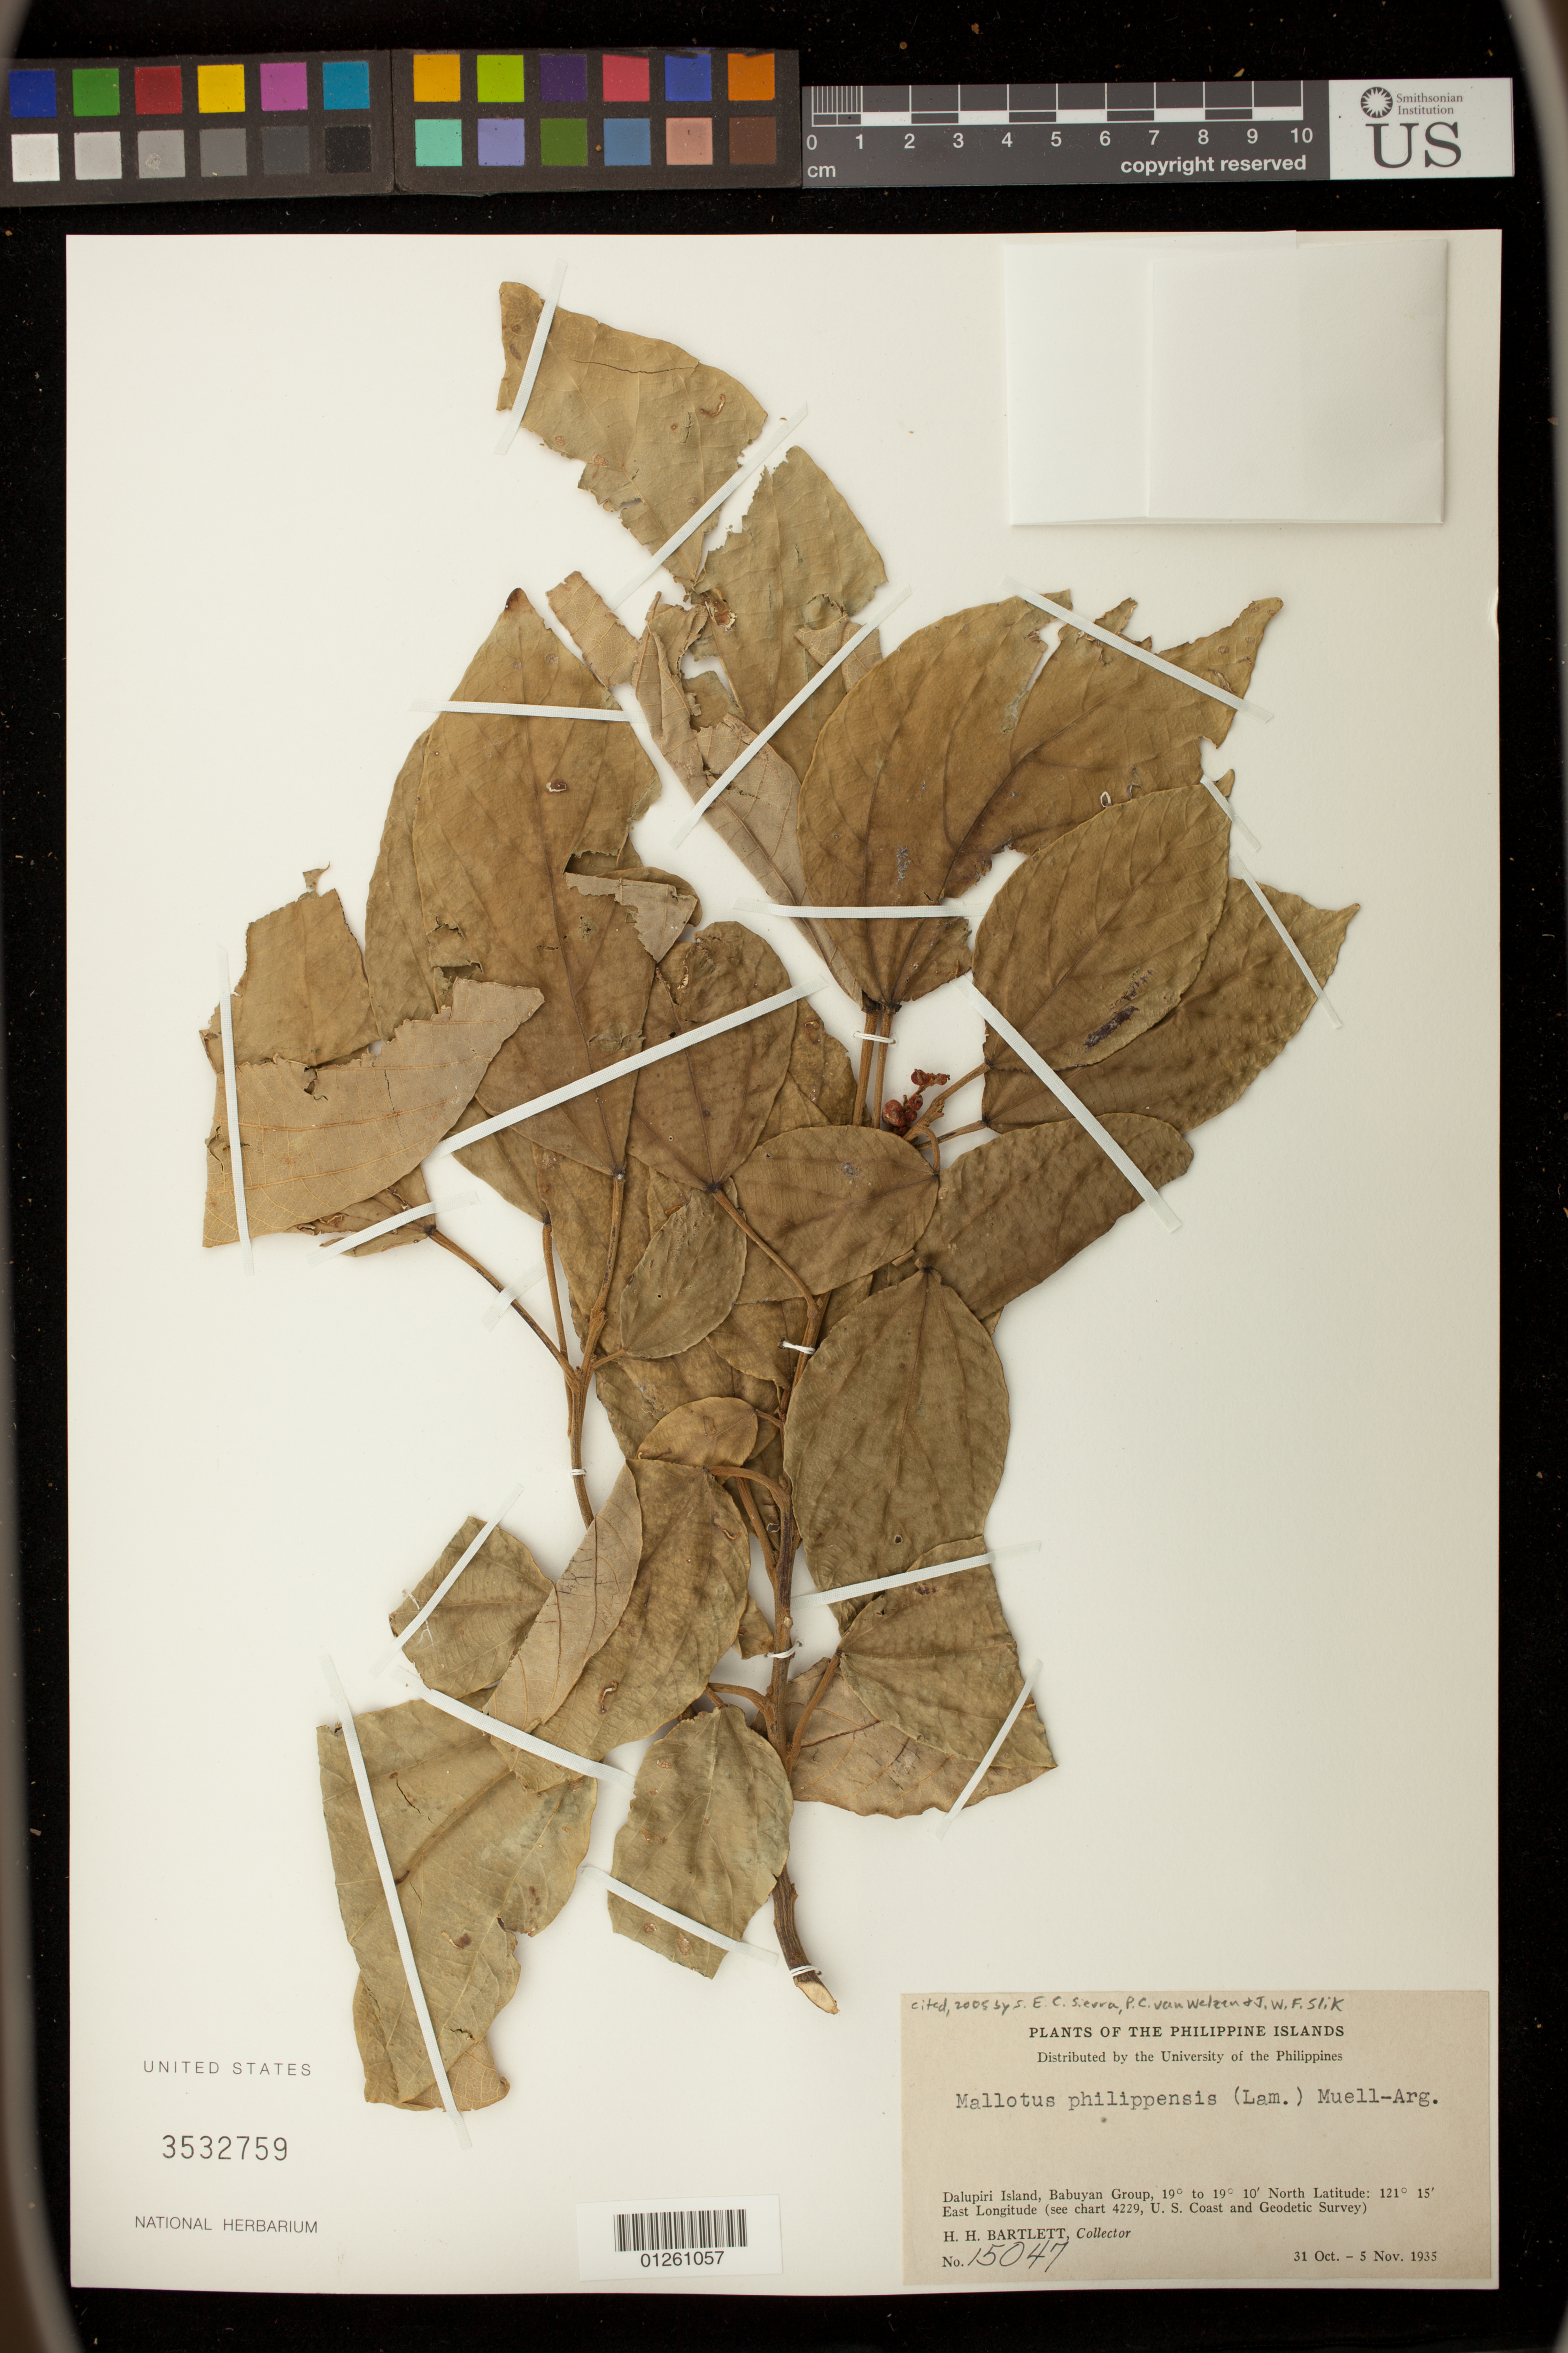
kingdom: Plantae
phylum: Tracheophyta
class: Magnoliopsida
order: Malpighiales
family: Euphorbiaceae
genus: Mallotus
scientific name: Mallotus philippensis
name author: (Lam.) Müll. Arg.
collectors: H. H. Bartlett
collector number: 15047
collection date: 1935-10-31/1935-11-05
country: Philippines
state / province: Cagayan Valley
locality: Dalupiri Island, Babuyan Group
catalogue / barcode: US 3532759